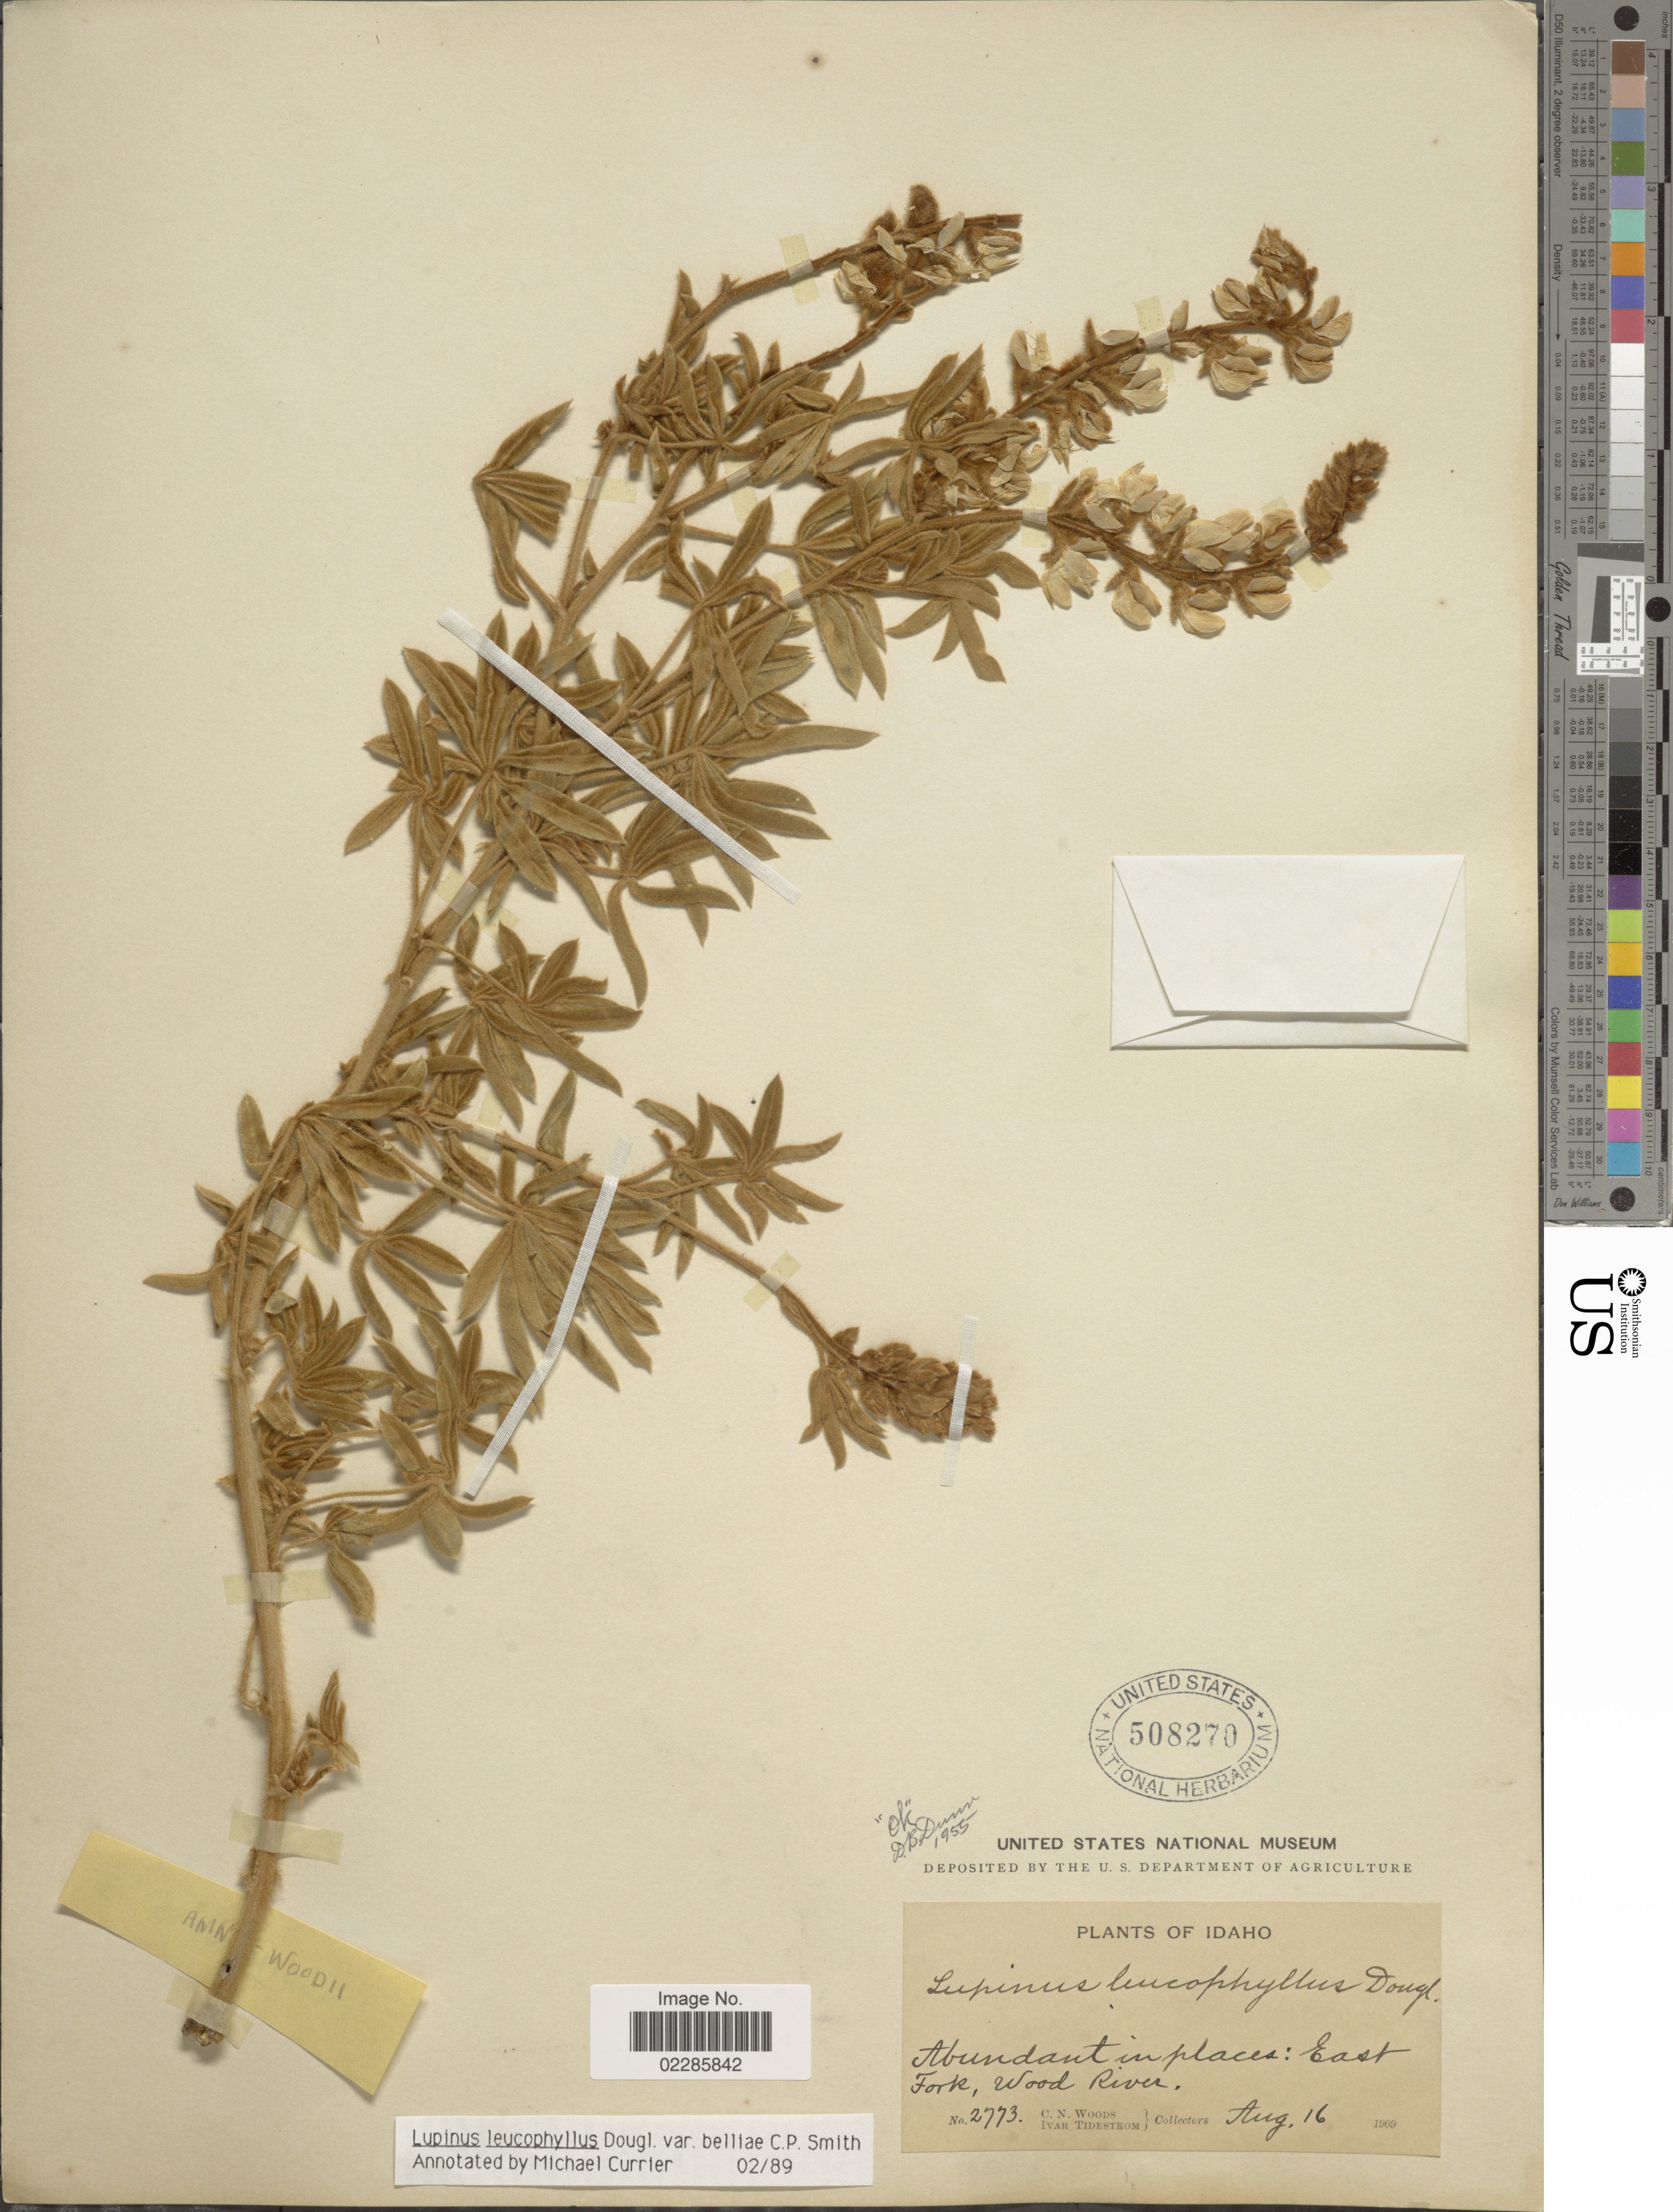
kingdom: Plantae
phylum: Tracheophyta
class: Magnoliopsida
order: Fabales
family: Fabaceae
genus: Lupinus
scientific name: Lupinus leucophyllus var. belliae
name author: C.P. Sm.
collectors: C. Woods & I. F. Tidestrom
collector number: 2773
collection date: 1909-08-16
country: United States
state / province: Idaho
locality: Abundant in places: East Fork, Wood River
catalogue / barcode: US 508270